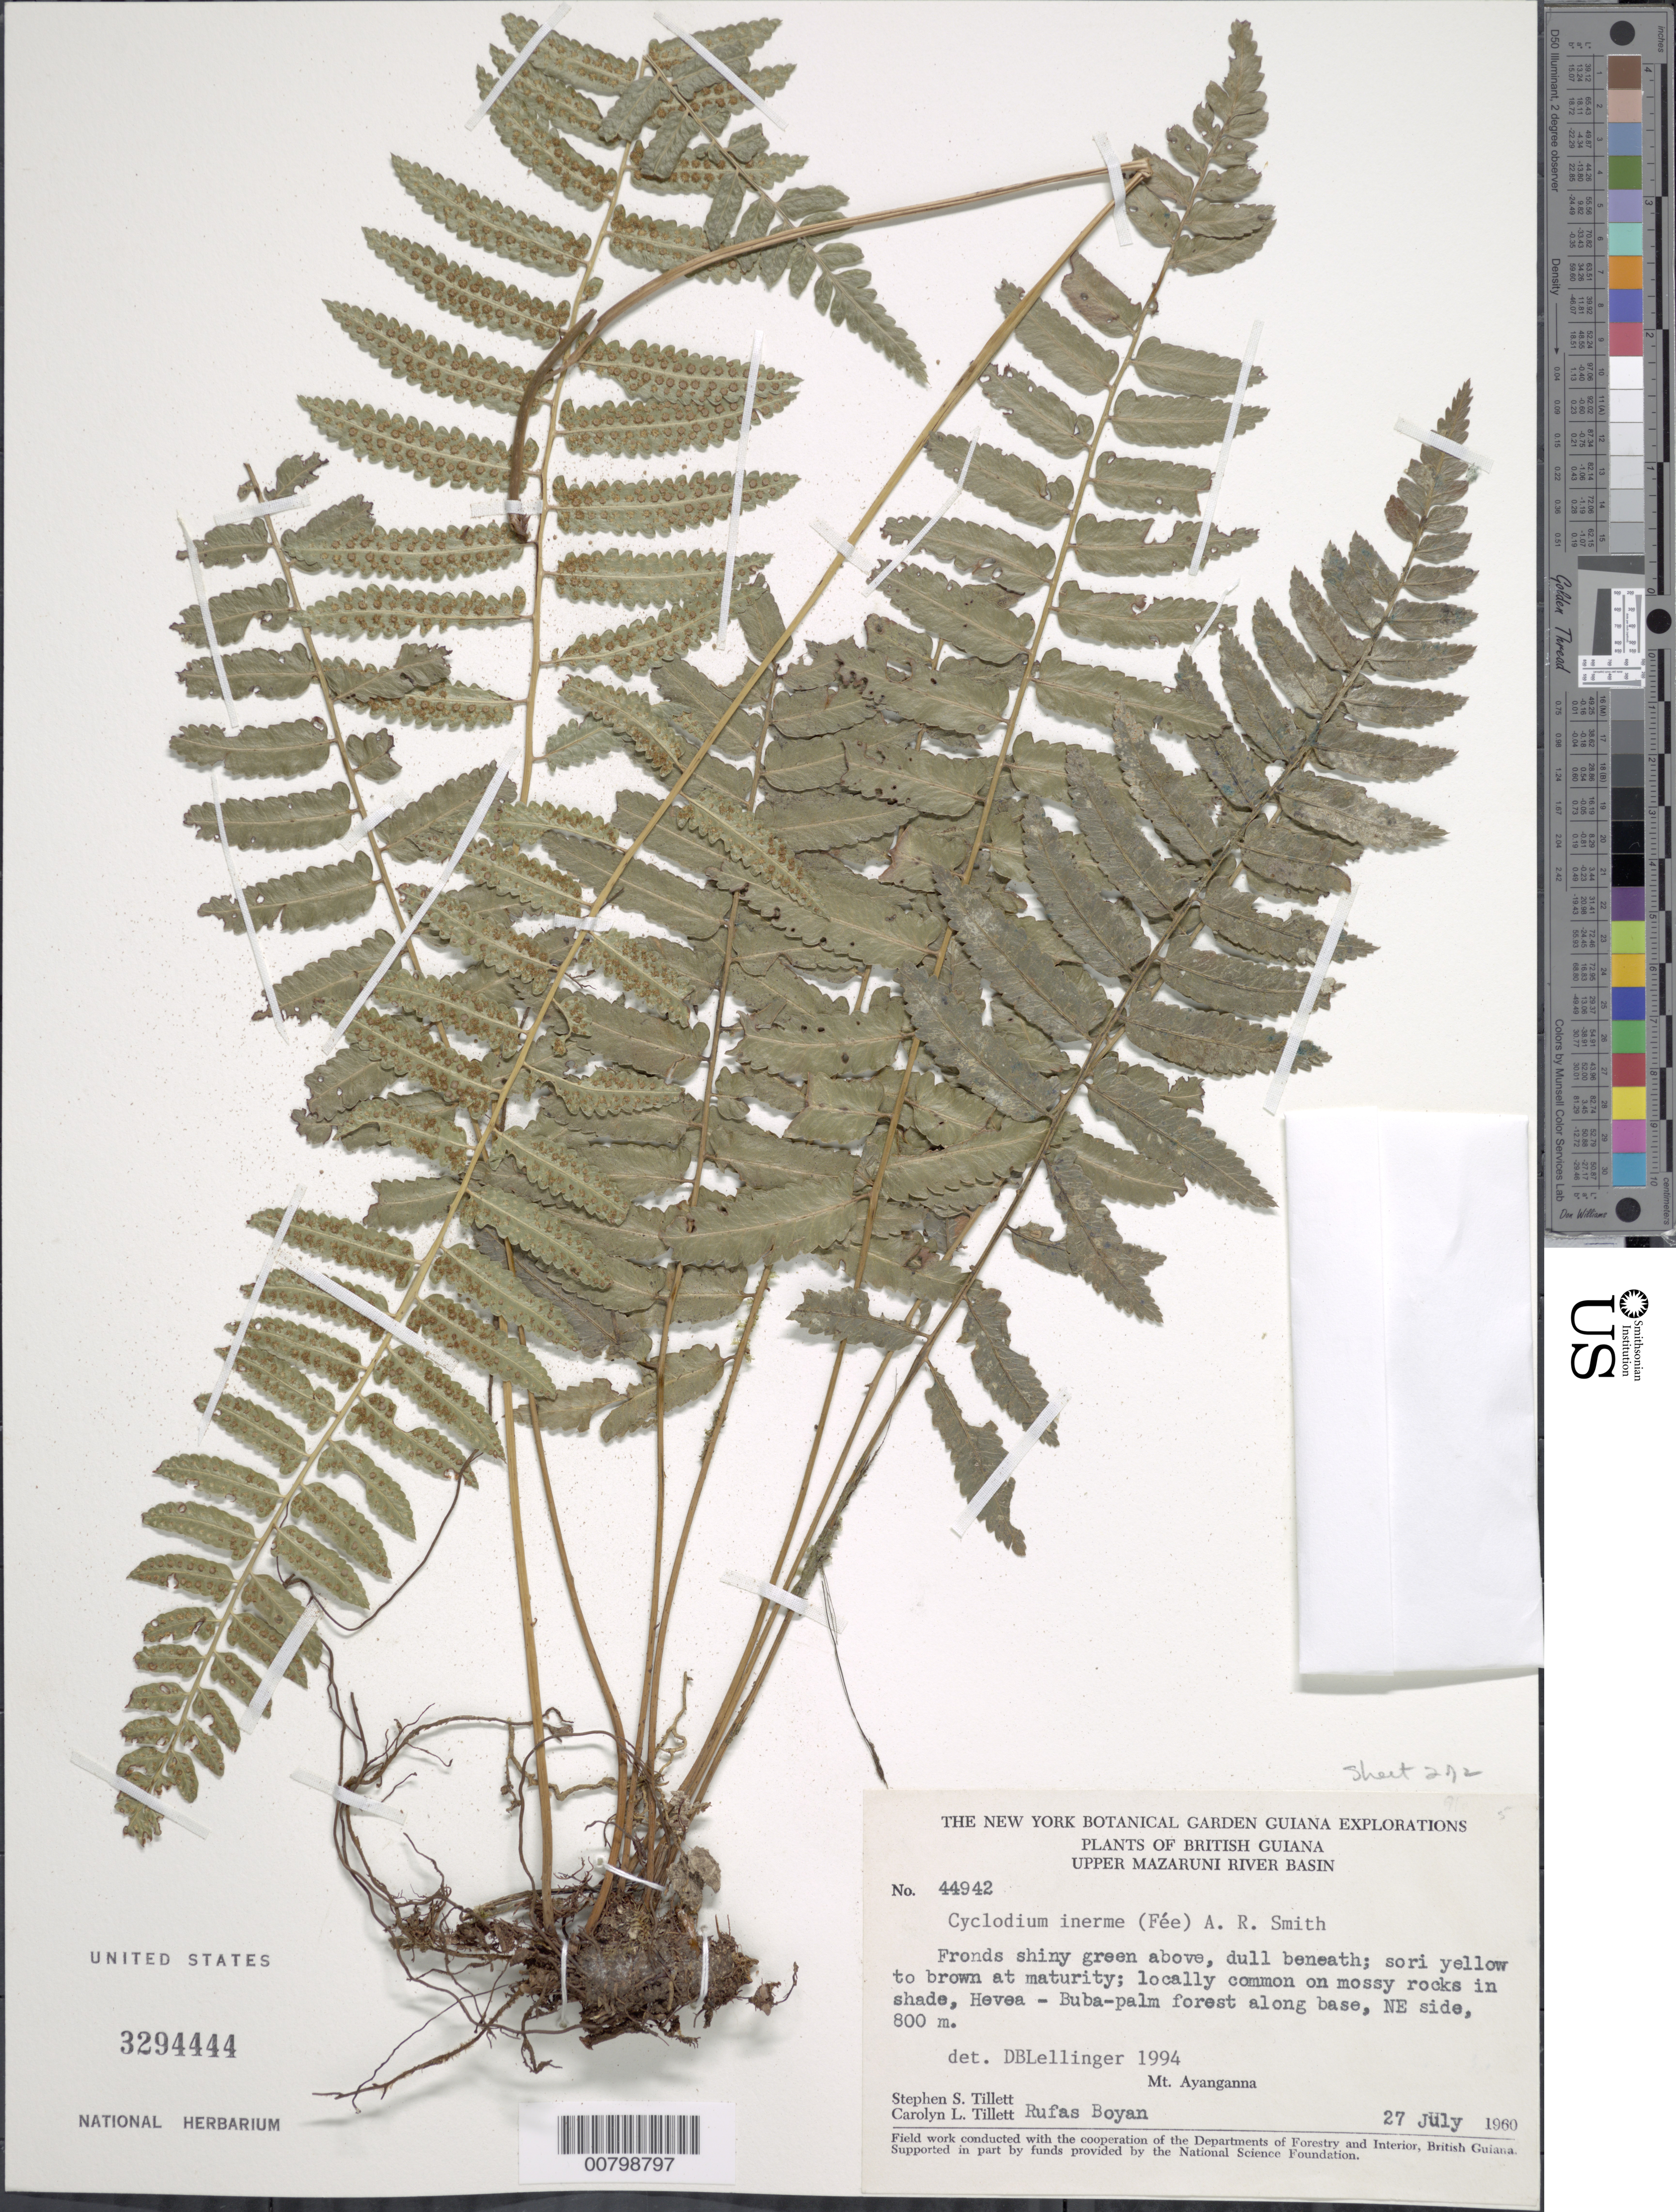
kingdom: Plantae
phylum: Tracheophyta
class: Polypodiopsida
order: Polypodiales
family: Dryopteridaceae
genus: Cyclodium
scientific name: Cyclodium inerme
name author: (Fée) A.R. Sm.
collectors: S. S. Tillett, C. L. Tillett & R. Boyan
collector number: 44942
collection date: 1960-07-27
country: Guyana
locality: British Guiana. Upper Mazaruni River Basin. NE side. Mt. Ayanganna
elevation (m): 800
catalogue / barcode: US 3294444